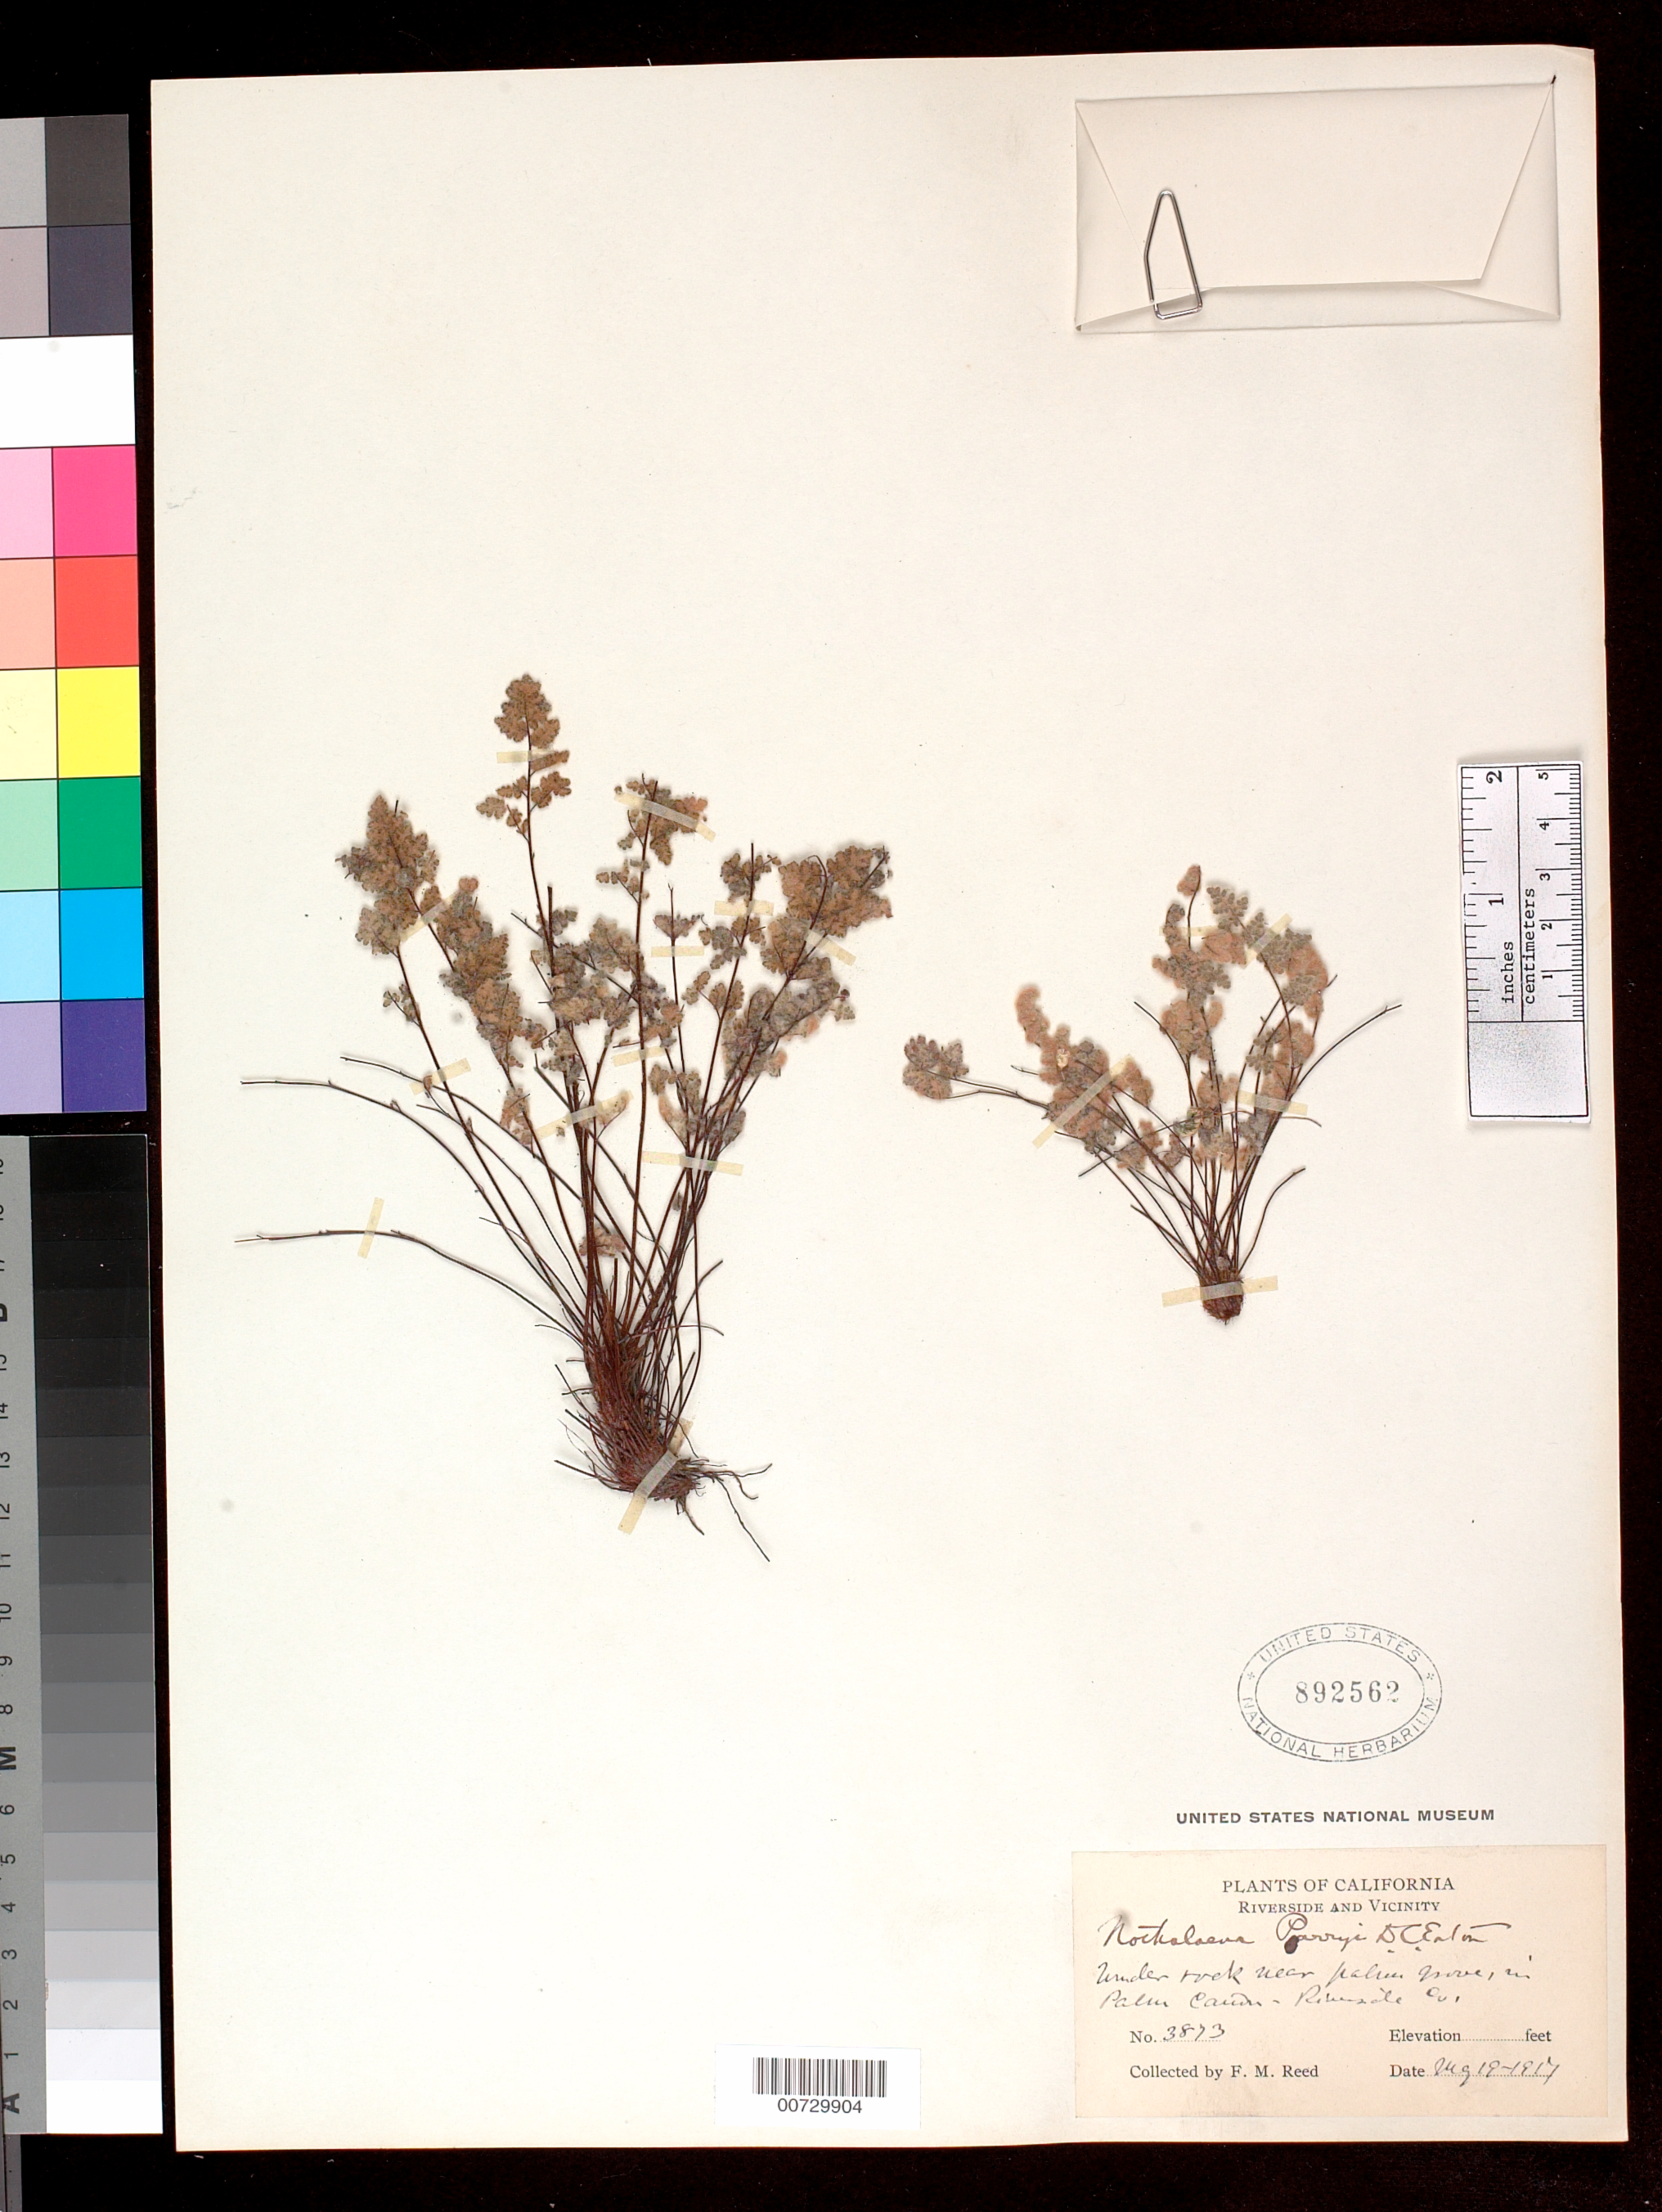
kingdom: Plantae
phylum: Tracheophyta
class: Polypodiopsida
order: Polypodiales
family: Pteridaceae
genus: Myriopteris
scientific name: Myriopteris parryi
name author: (D.C. Eaton) Grusz & Windham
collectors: F. Reed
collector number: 3873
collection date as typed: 19 Aug 1917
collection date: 1917-08-19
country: United States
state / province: California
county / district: Riverside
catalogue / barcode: US 892562